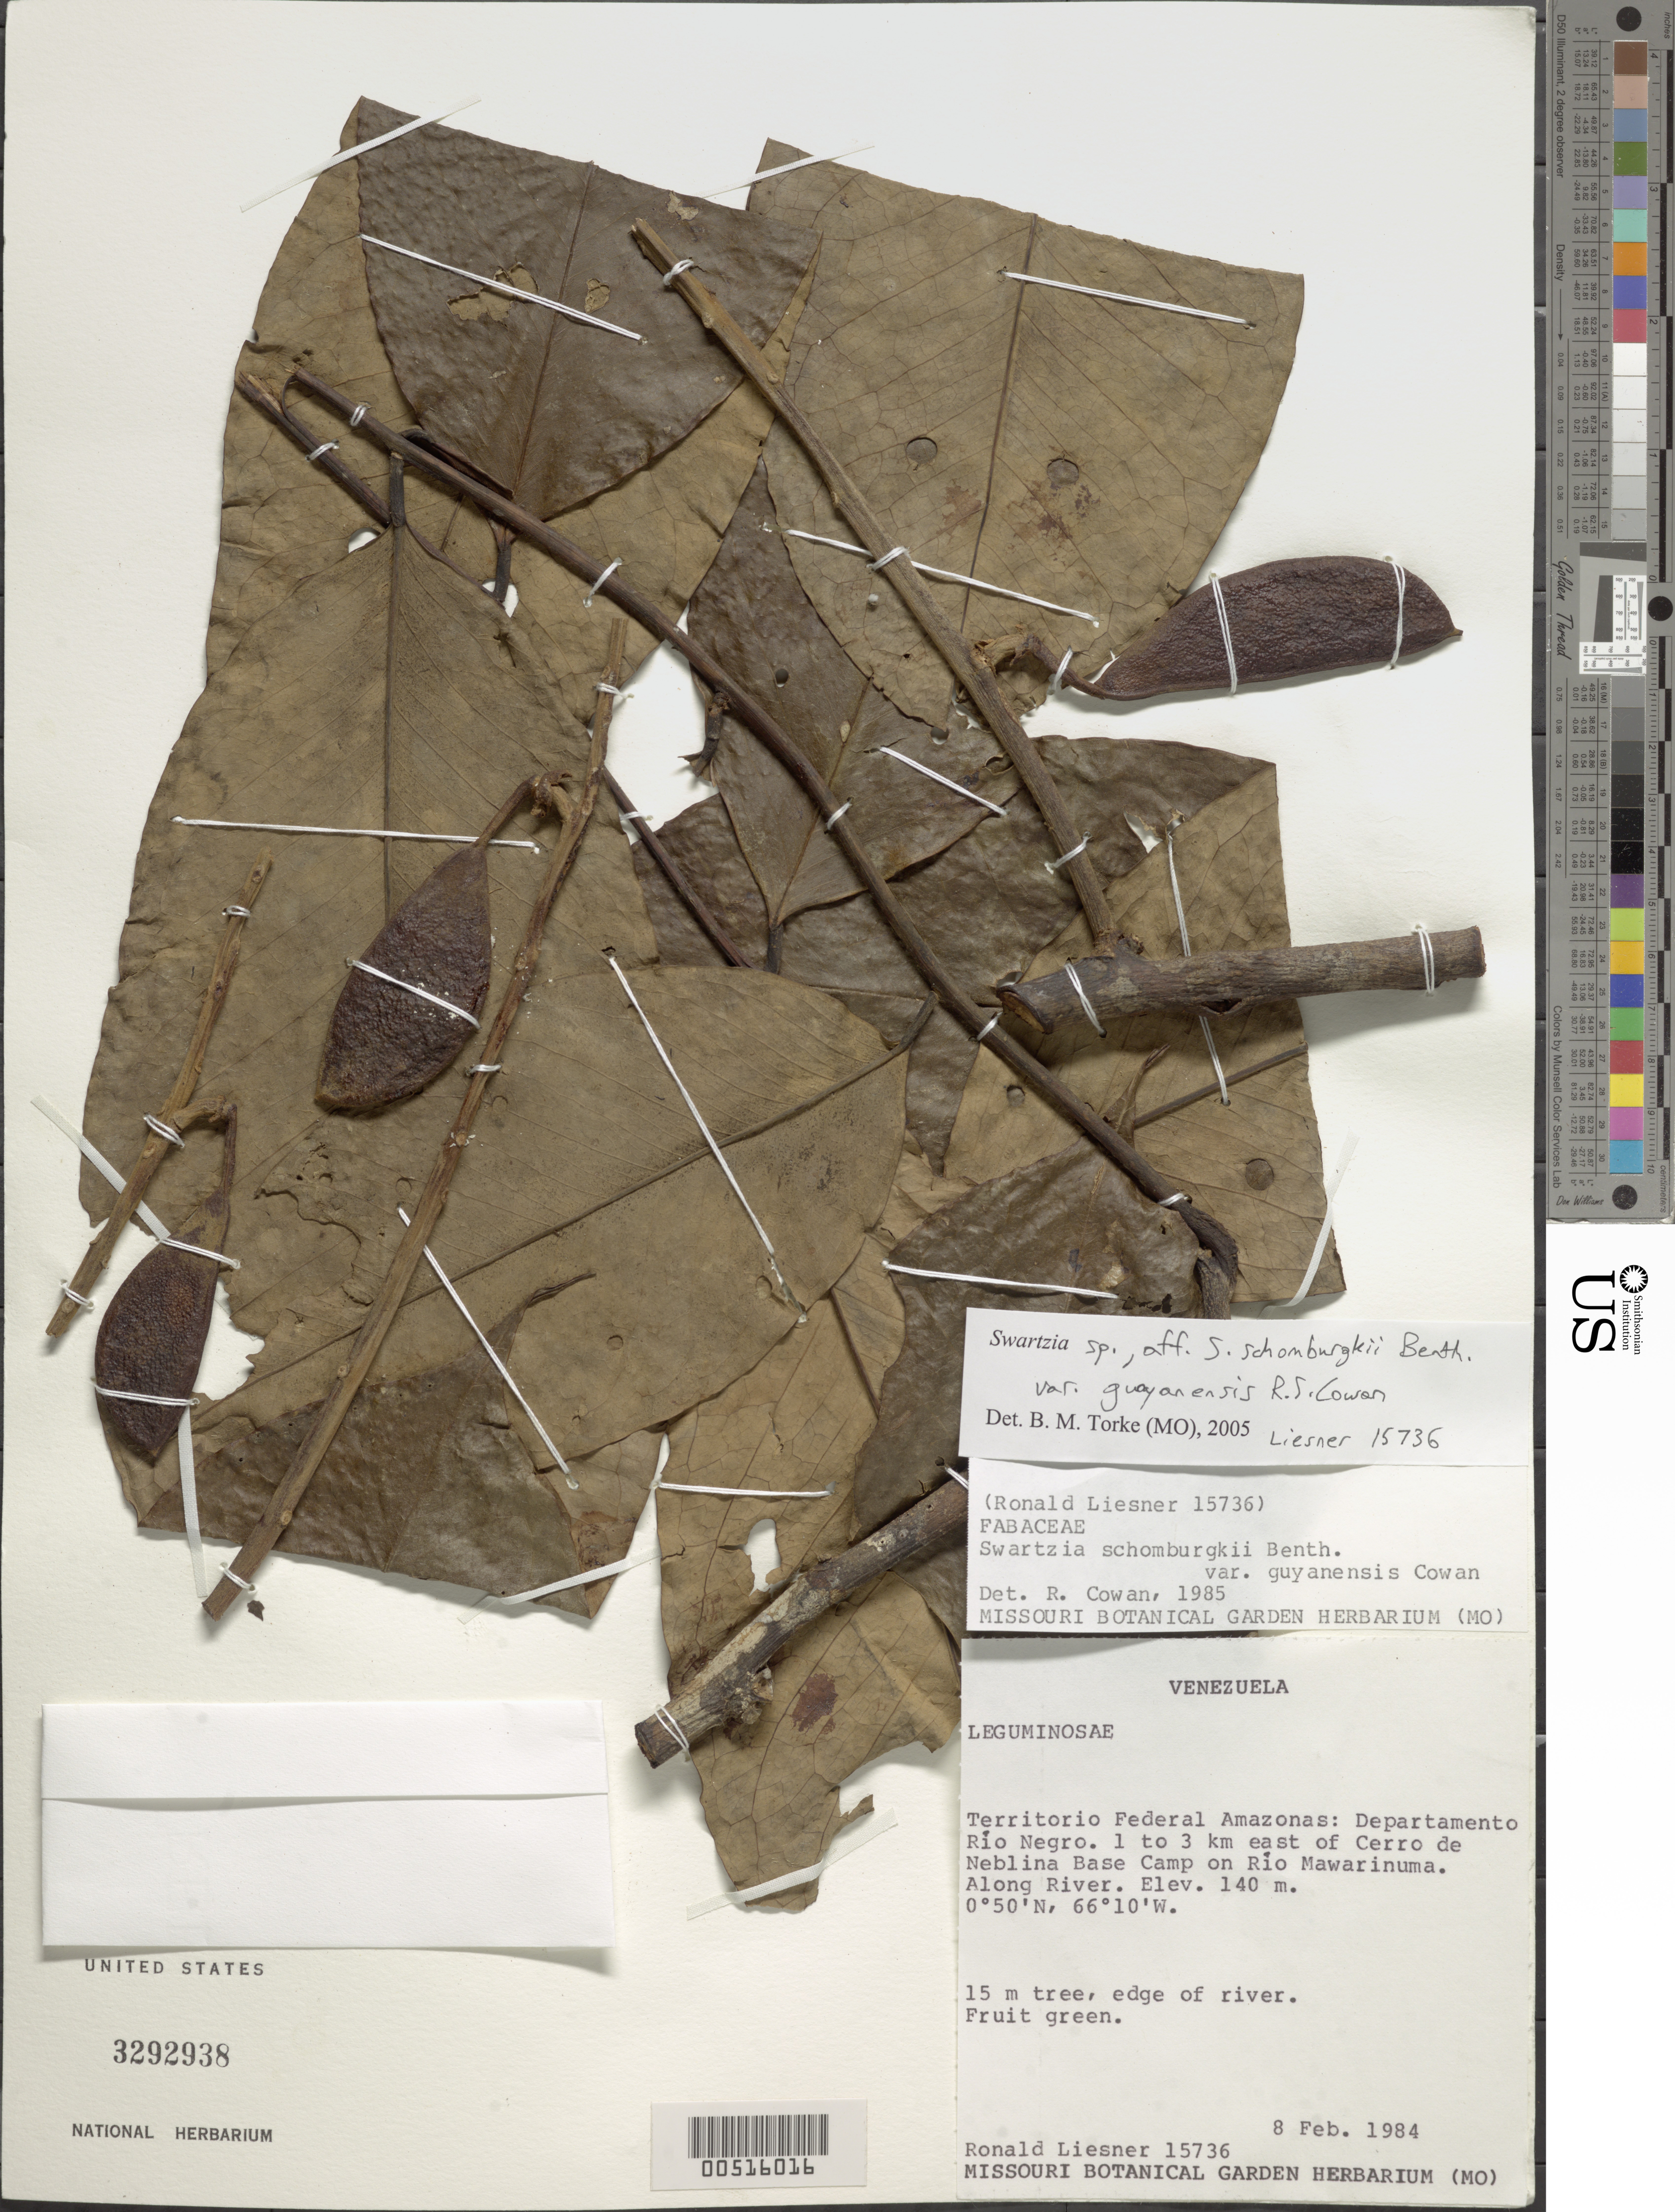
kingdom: Plantae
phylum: Tracheophyta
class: Magnoliopsida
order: Fabales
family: Fabaceae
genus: Swartzia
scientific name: Swartzia schomburgkii var. guayanensis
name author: R.S. Cowan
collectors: R. L. Liesner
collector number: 15736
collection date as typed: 08 Feb 1984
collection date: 1984-02-08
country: Venezuela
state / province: Amazonas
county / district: Rio Negro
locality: E of cerro de neblina base camp on rio mawarinuma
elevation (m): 140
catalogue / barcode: US 3292938